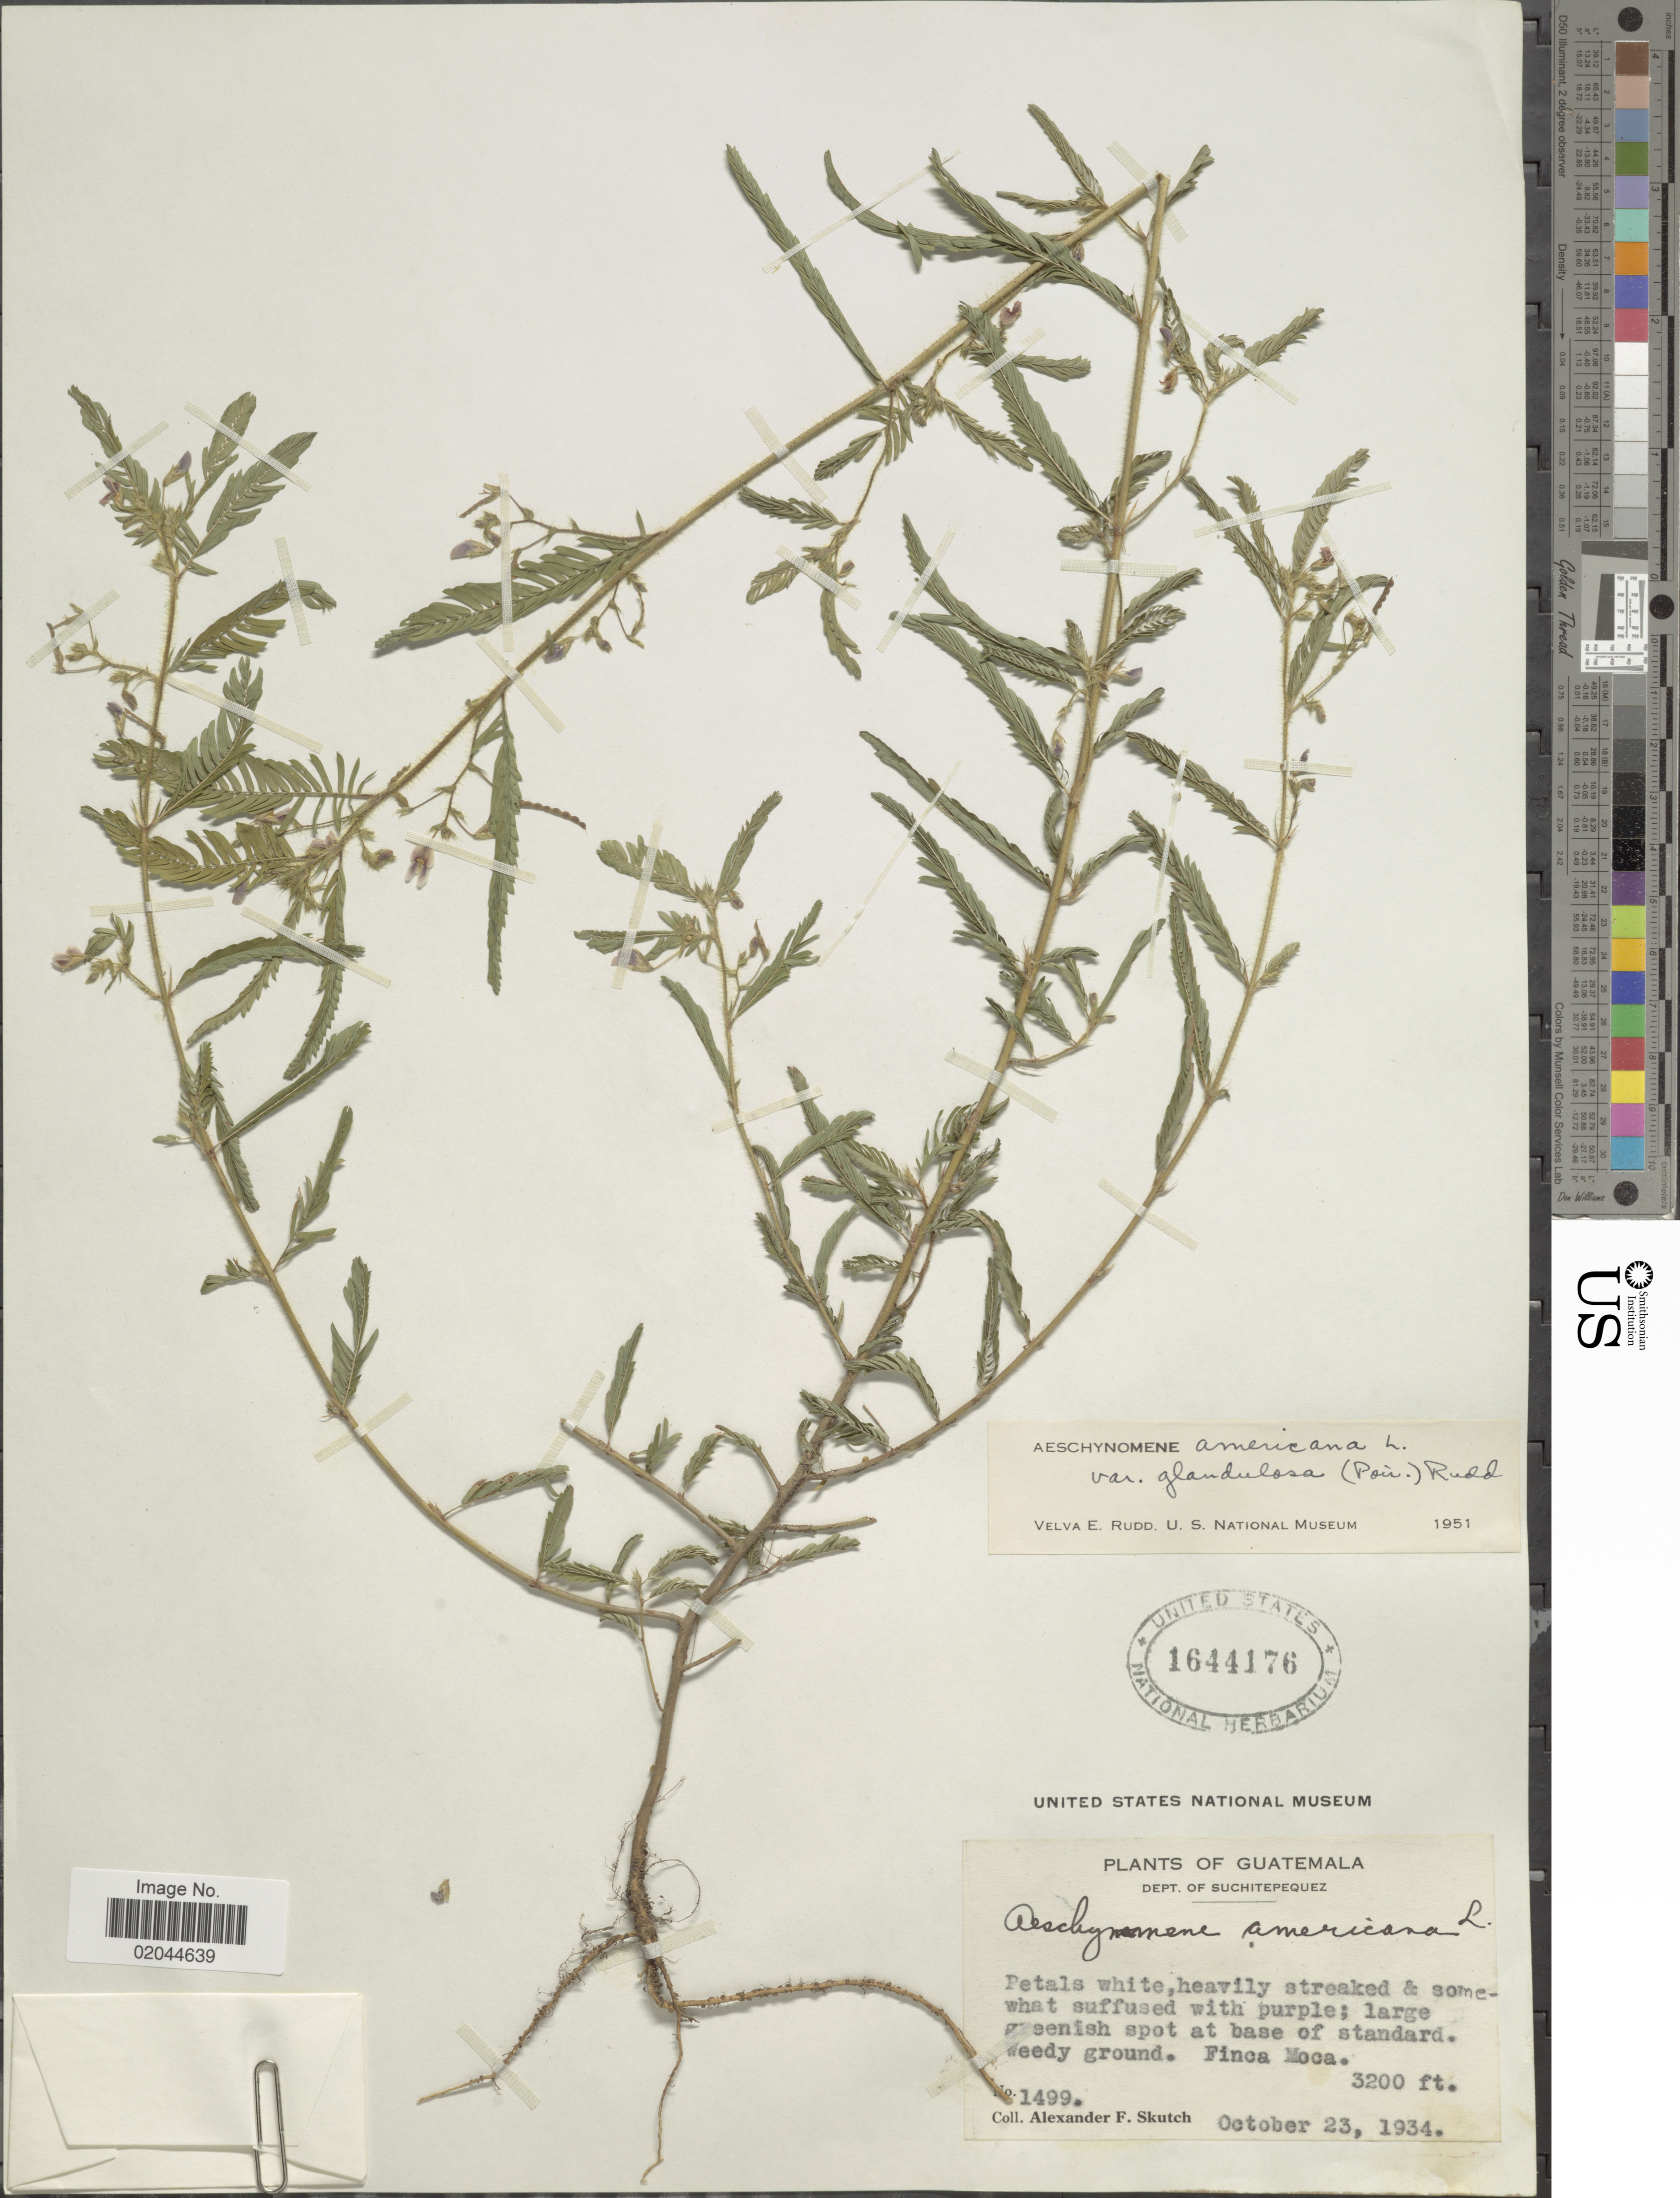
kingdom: Plantae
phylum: Tracheophyta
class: Magnoliopsida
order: Fabales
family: Fabaceae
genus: Aeschynomene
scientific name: Aeschynomene americana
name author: L.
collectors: A. F. Skutch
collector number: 1499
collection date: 1934-10-23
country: Guatemala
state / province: Suchitepéquez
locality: At base of standard, Finca Moca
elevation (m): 975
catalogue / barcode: US 1644176